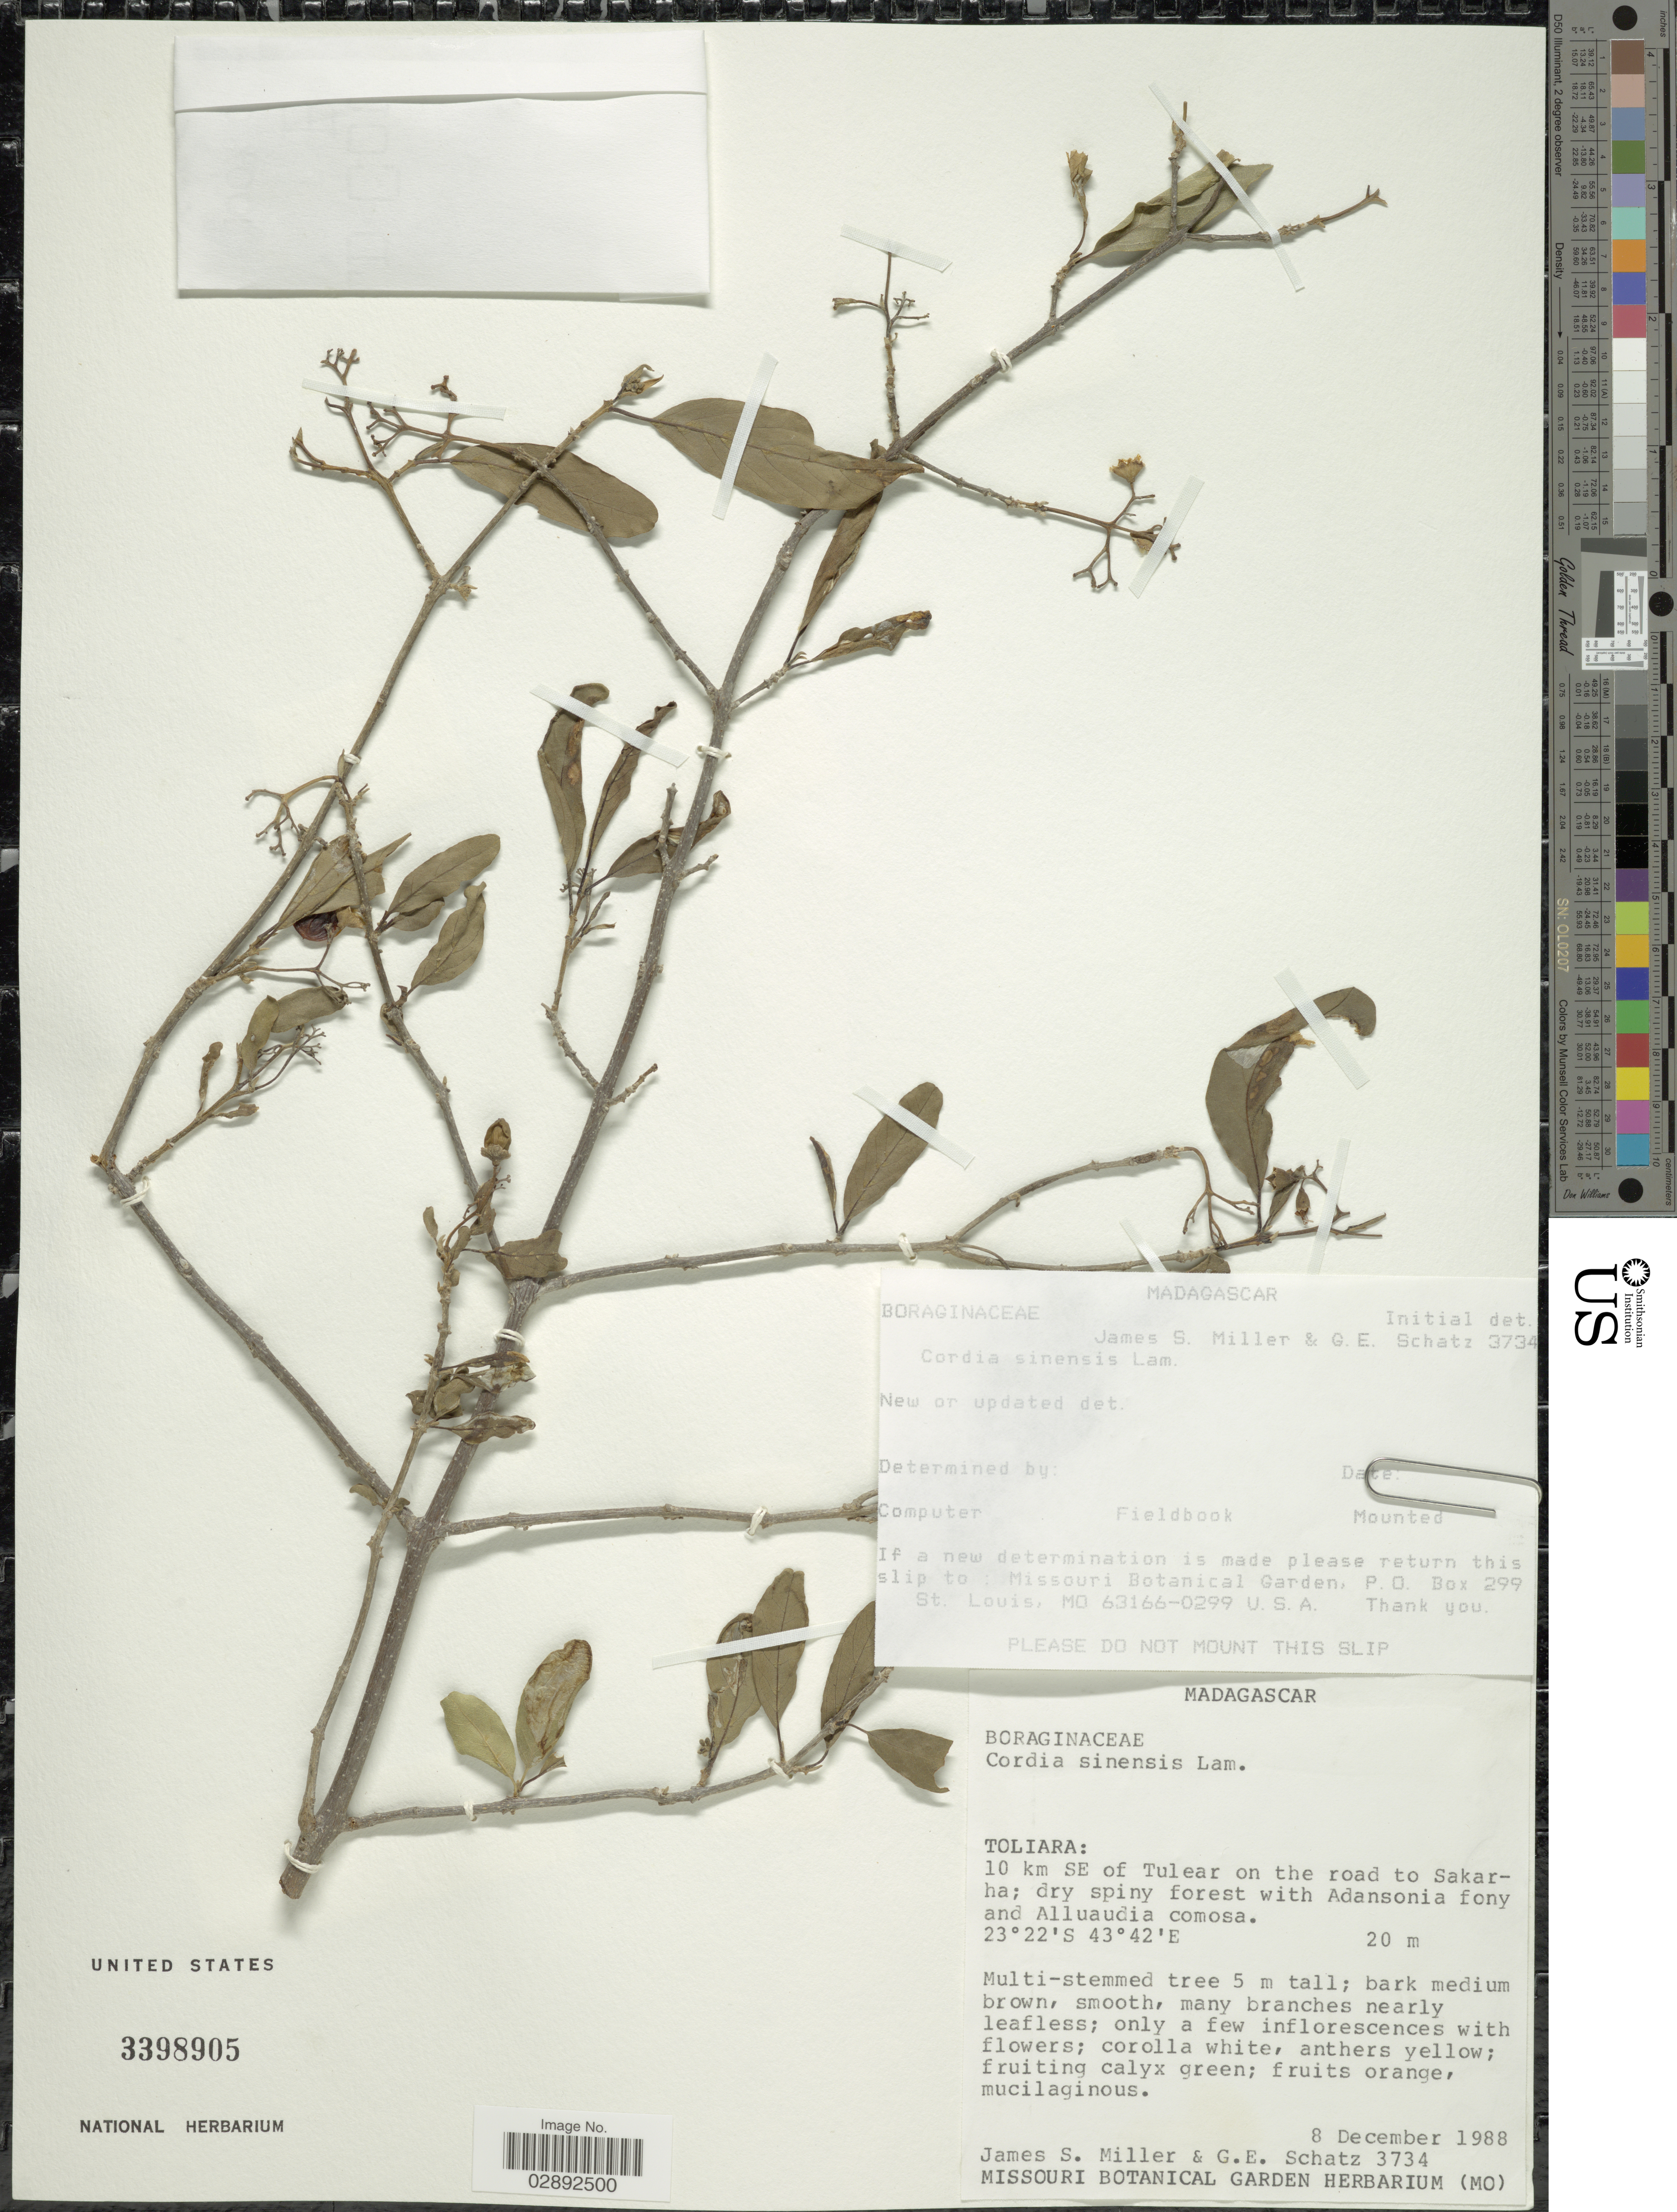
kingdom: Plantae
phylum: Tracheophyta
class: Magnoliopsida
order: Boraginales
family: Cordiaceae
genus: Cordia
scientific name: Cordia sinensis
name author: Lam.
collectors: J. S. Miller & G. Schatz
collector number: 3734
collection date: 1988-12-08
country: Madagascar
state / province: Atsimo-Andrefana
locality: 10 km SE of Tulear on the road to Sakarha.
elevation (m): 20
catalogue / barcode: US 3398905